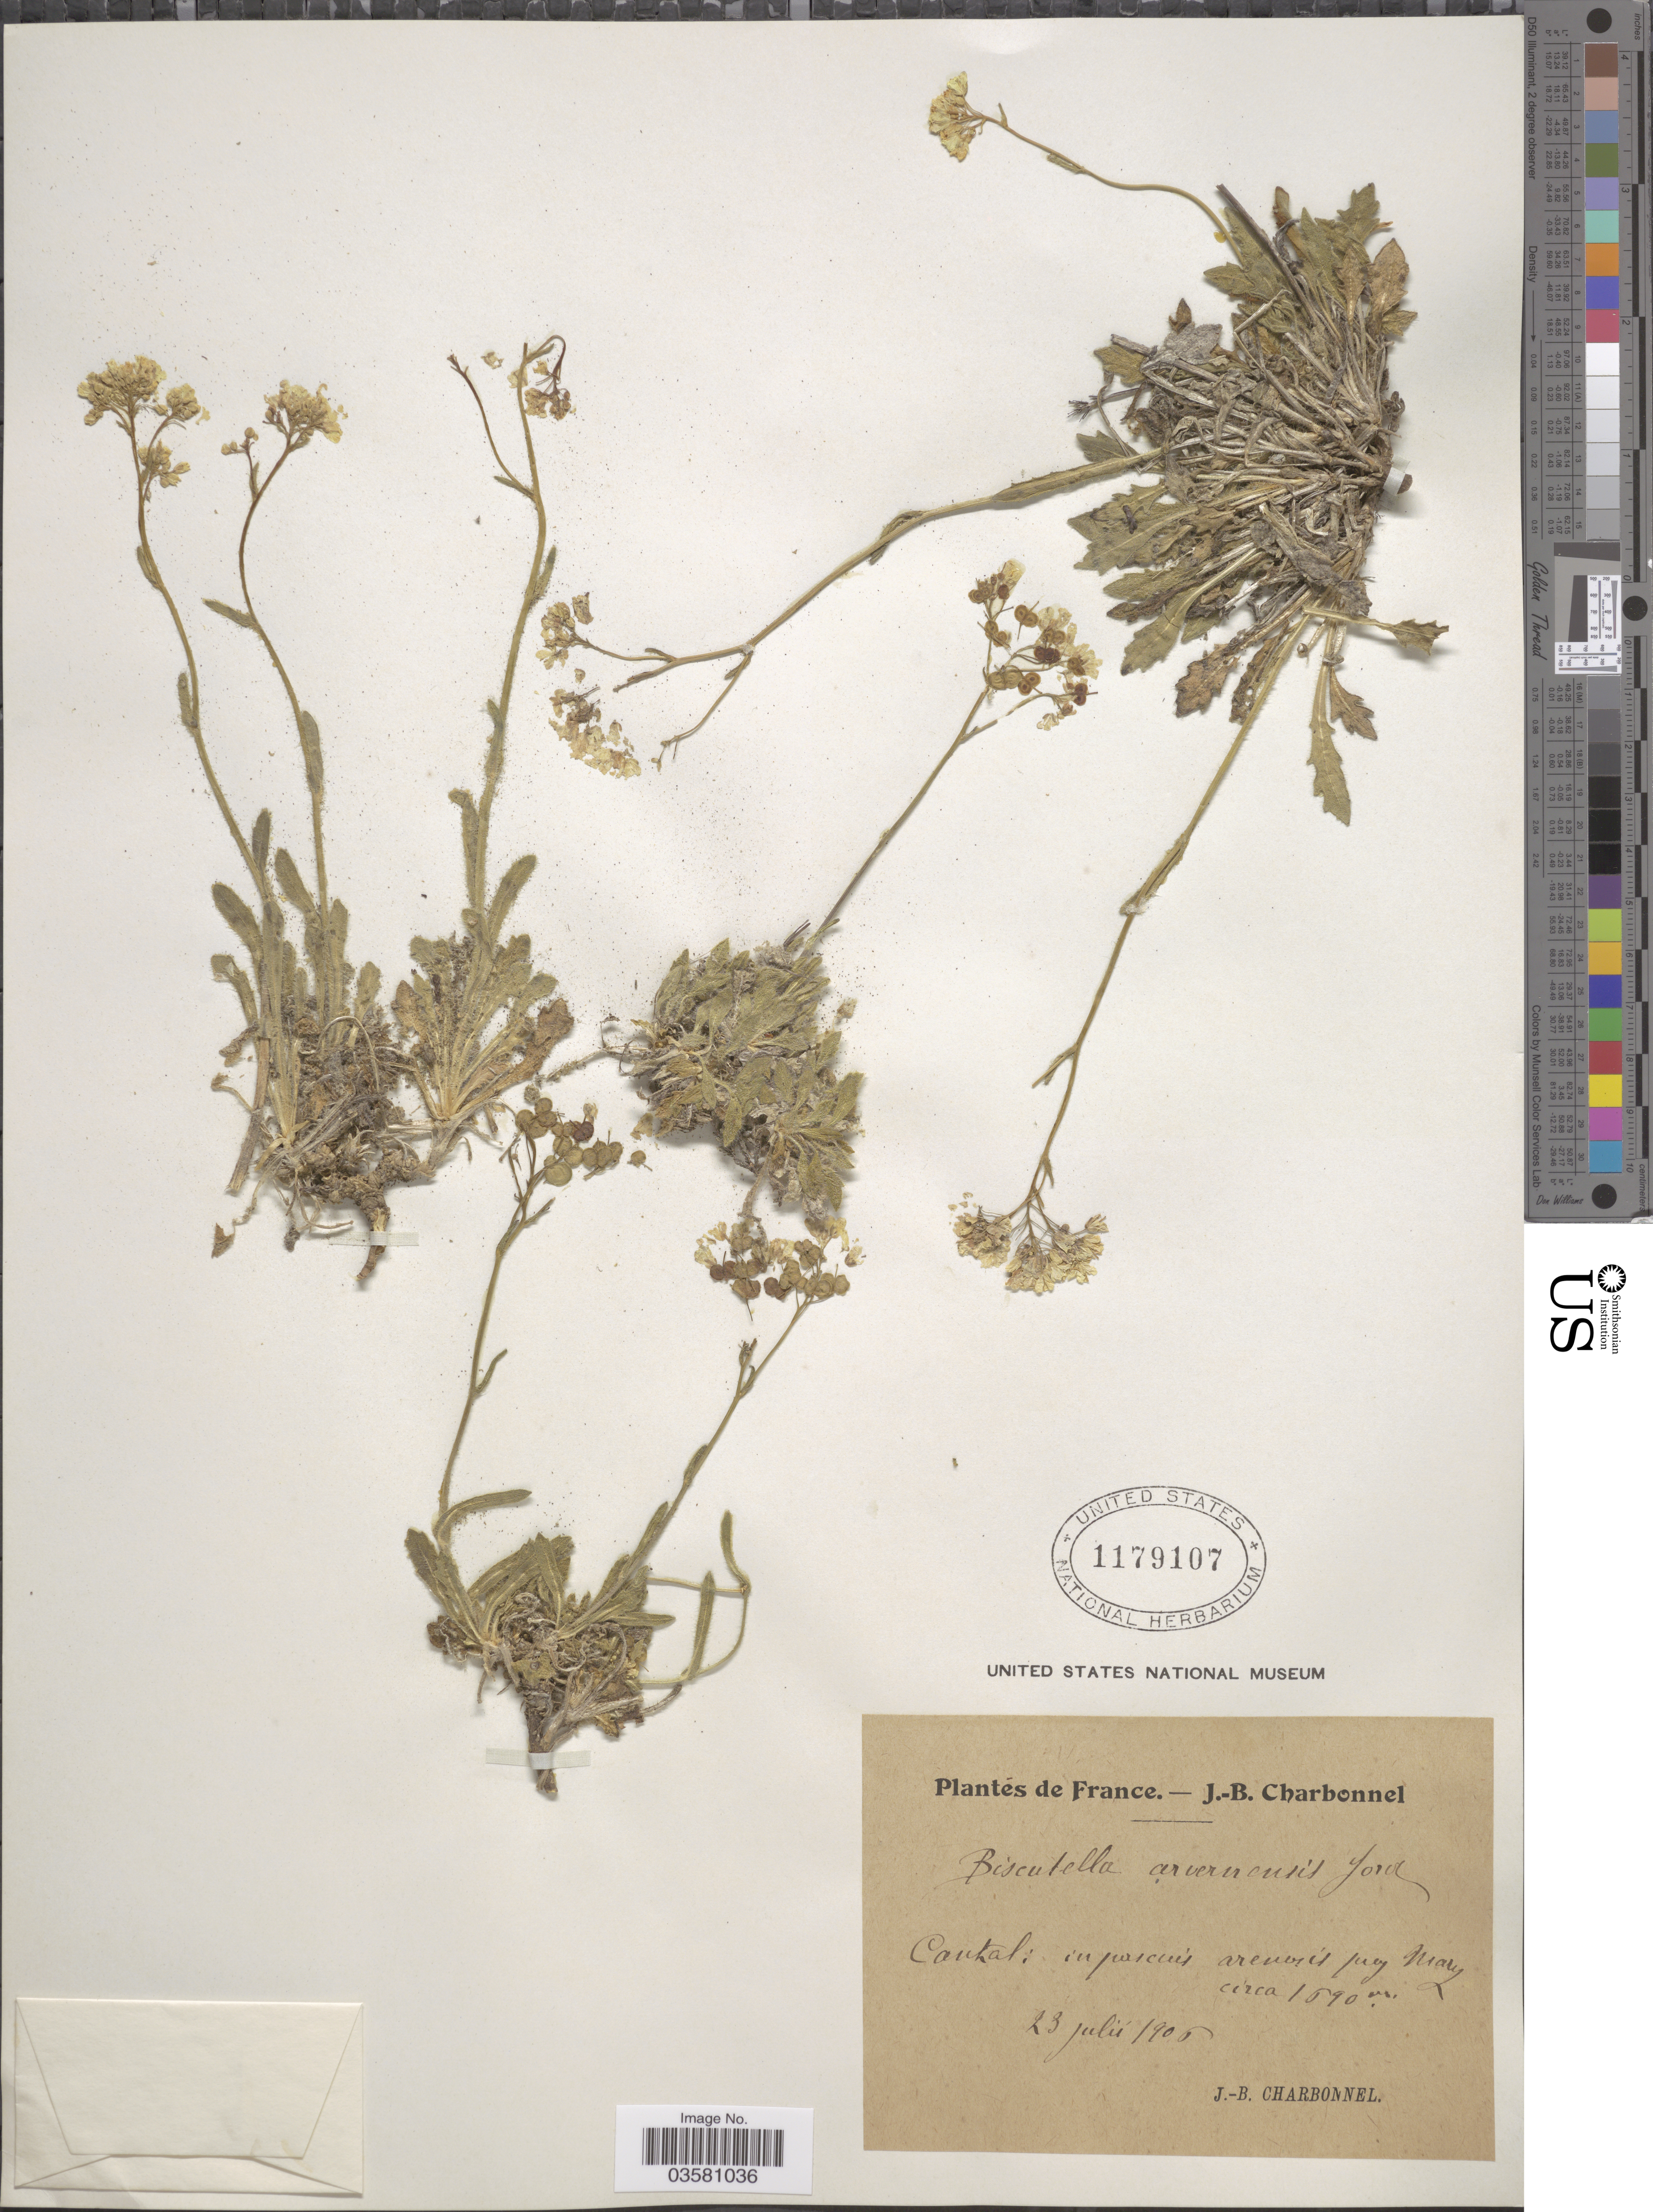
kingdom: Plantae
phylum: Tracheophyta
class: Magnoliopsida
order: Brassicales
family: Brassicaceae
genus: Biscutella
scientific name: Biscutella arvernensis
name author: Jord.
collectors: J. Charbonnel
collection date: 1905-07-23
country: France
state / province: Auvergne-Rhône-Alpes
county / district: Cantal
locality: Cantal: in pascuis arenosis pag [illegible text].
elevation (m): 1590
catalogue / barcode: US 1179107